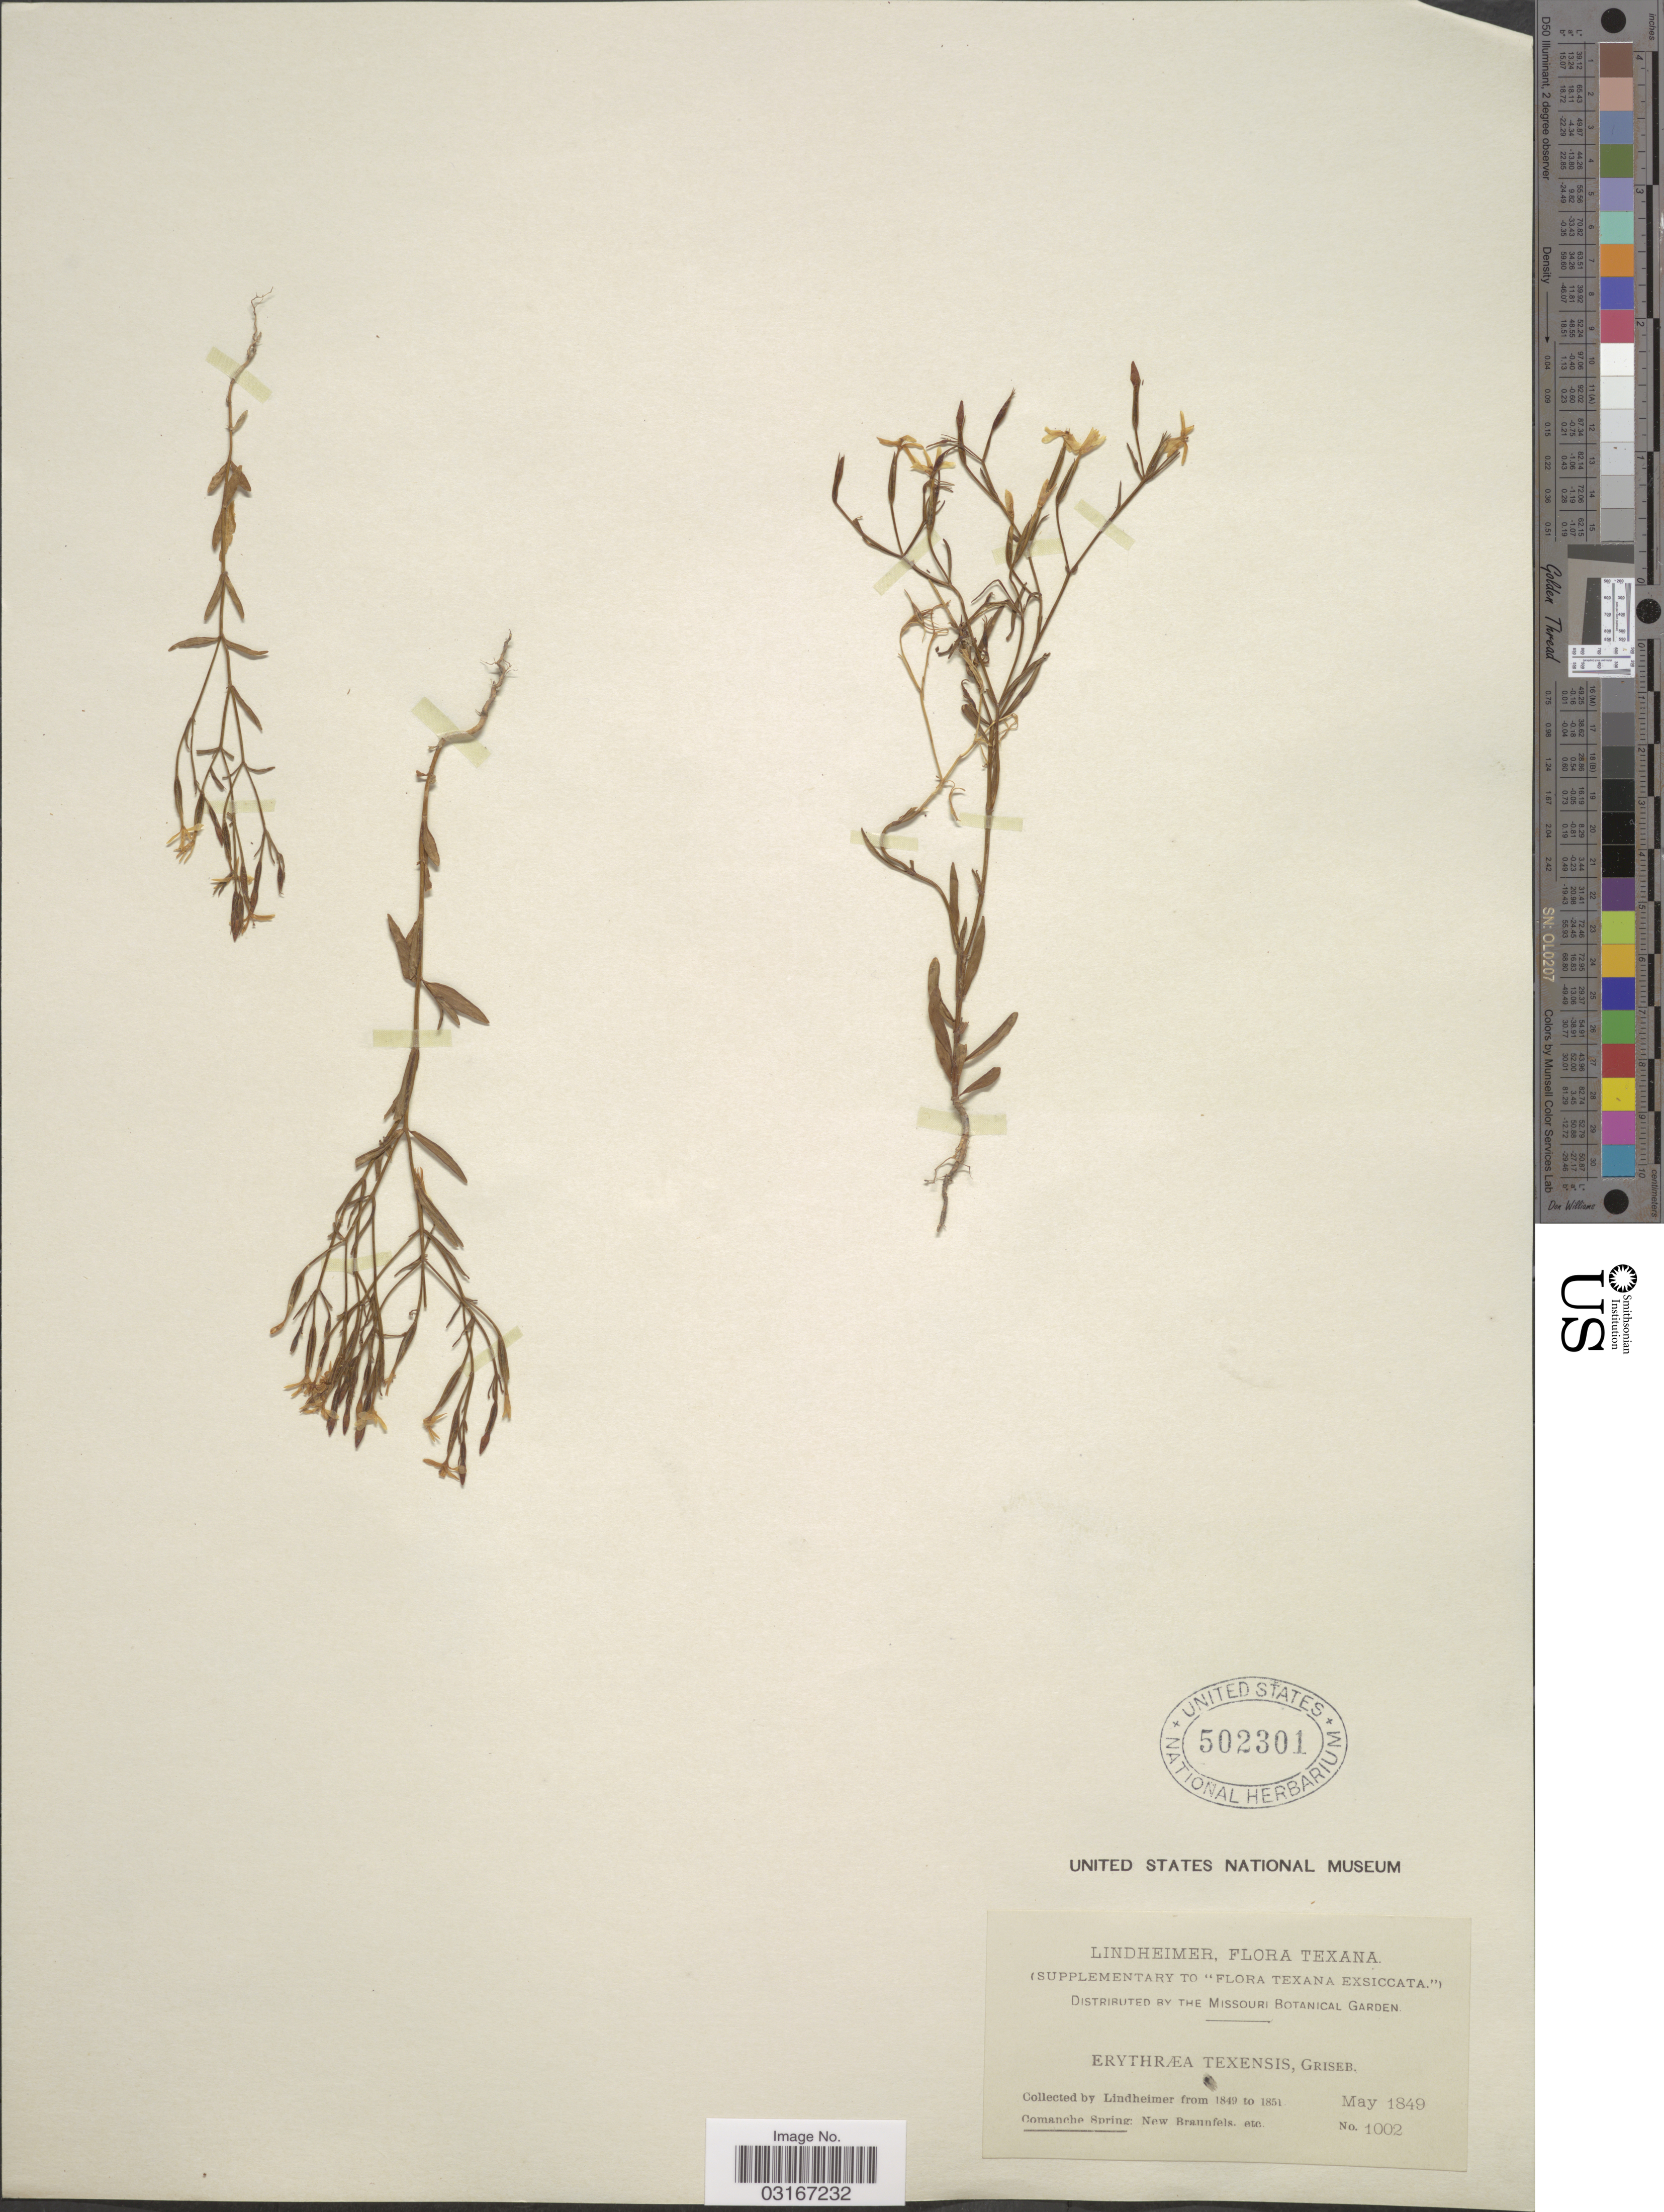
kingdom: Plantae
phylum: Tracheophyta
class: Magnoliopsida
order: Gentianales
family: Gentianaceae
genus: Centaurium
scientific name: Centaurium texense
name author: (Griseb.) Fernald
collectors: -. Lindheimer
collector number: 1002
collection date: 1849-05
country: United States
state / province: Texas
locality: Comanche Spring: New Braunfels, etc.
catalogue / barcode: US 502301